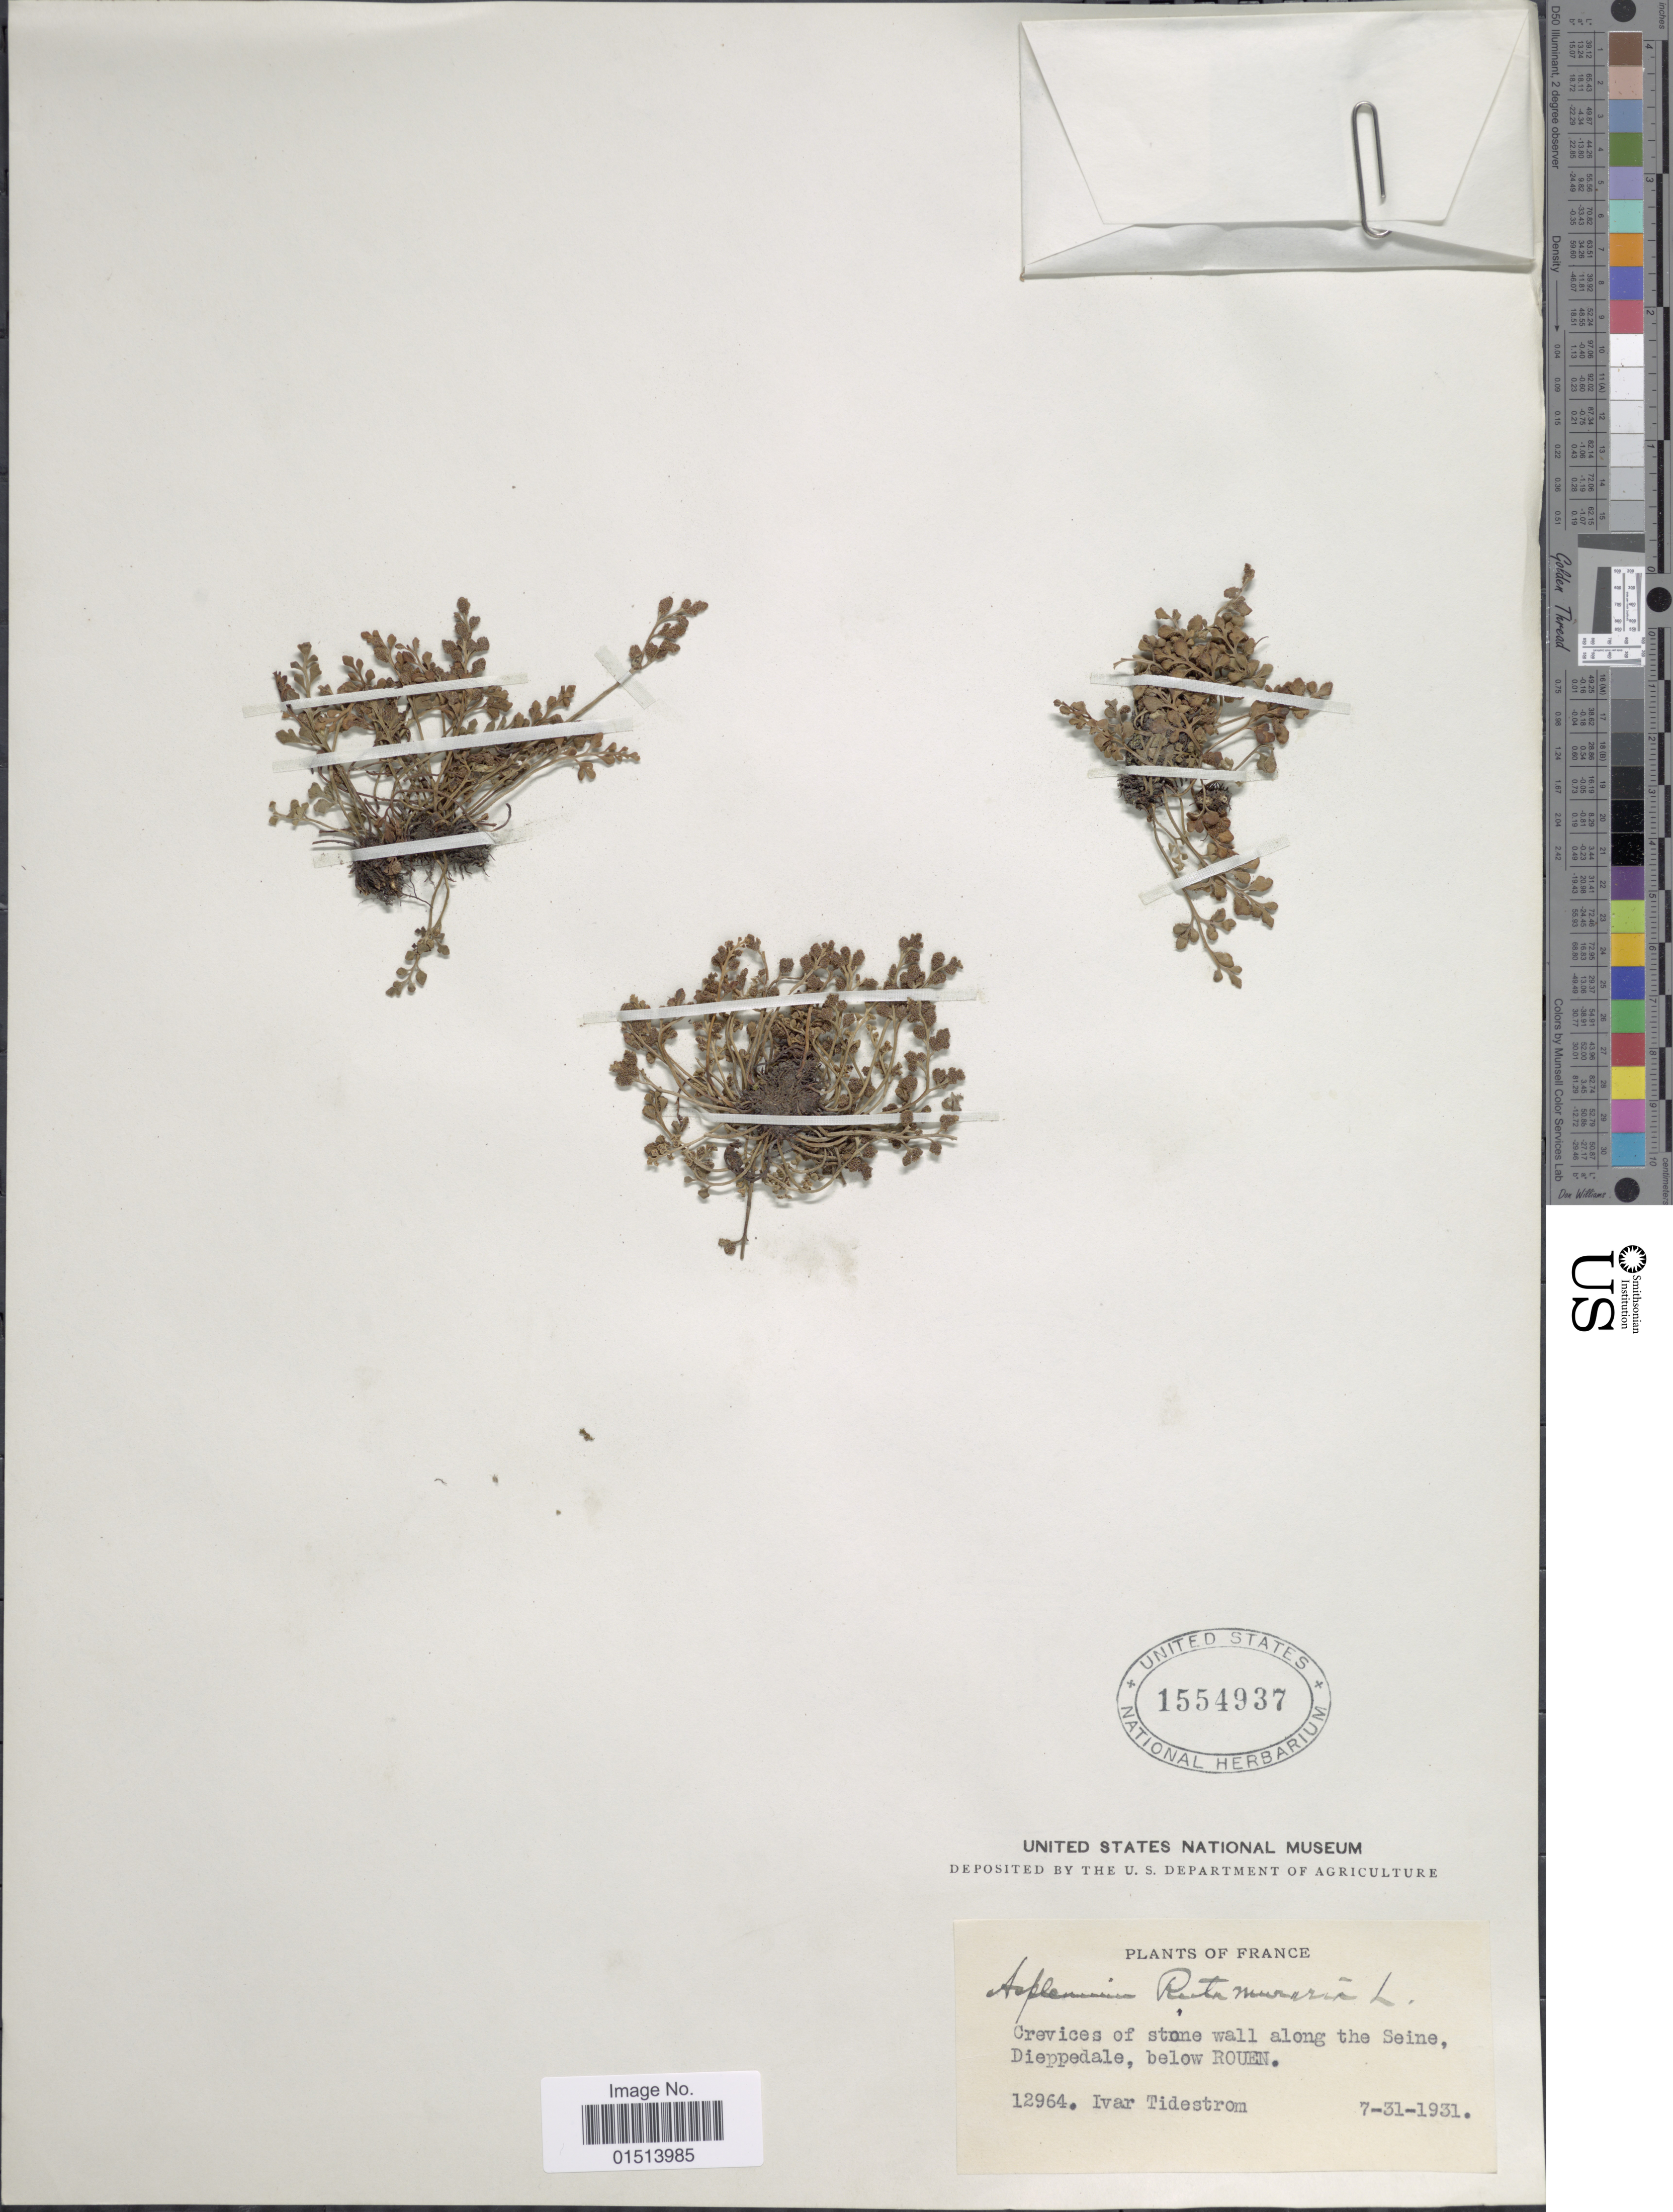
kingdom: Plantae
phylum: Tracheophyta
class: Polypodiopsida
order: Polypodiales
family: Aspleniaceae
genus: Asplenium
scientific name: Asplenium ruta-muraria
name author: L.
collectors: I. F. Tidestrom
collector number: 12964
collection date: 1931-07-31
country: France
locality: Crevices of stone wall along the Seine, Dieppedale, below Rouen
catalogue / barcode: US 1554937